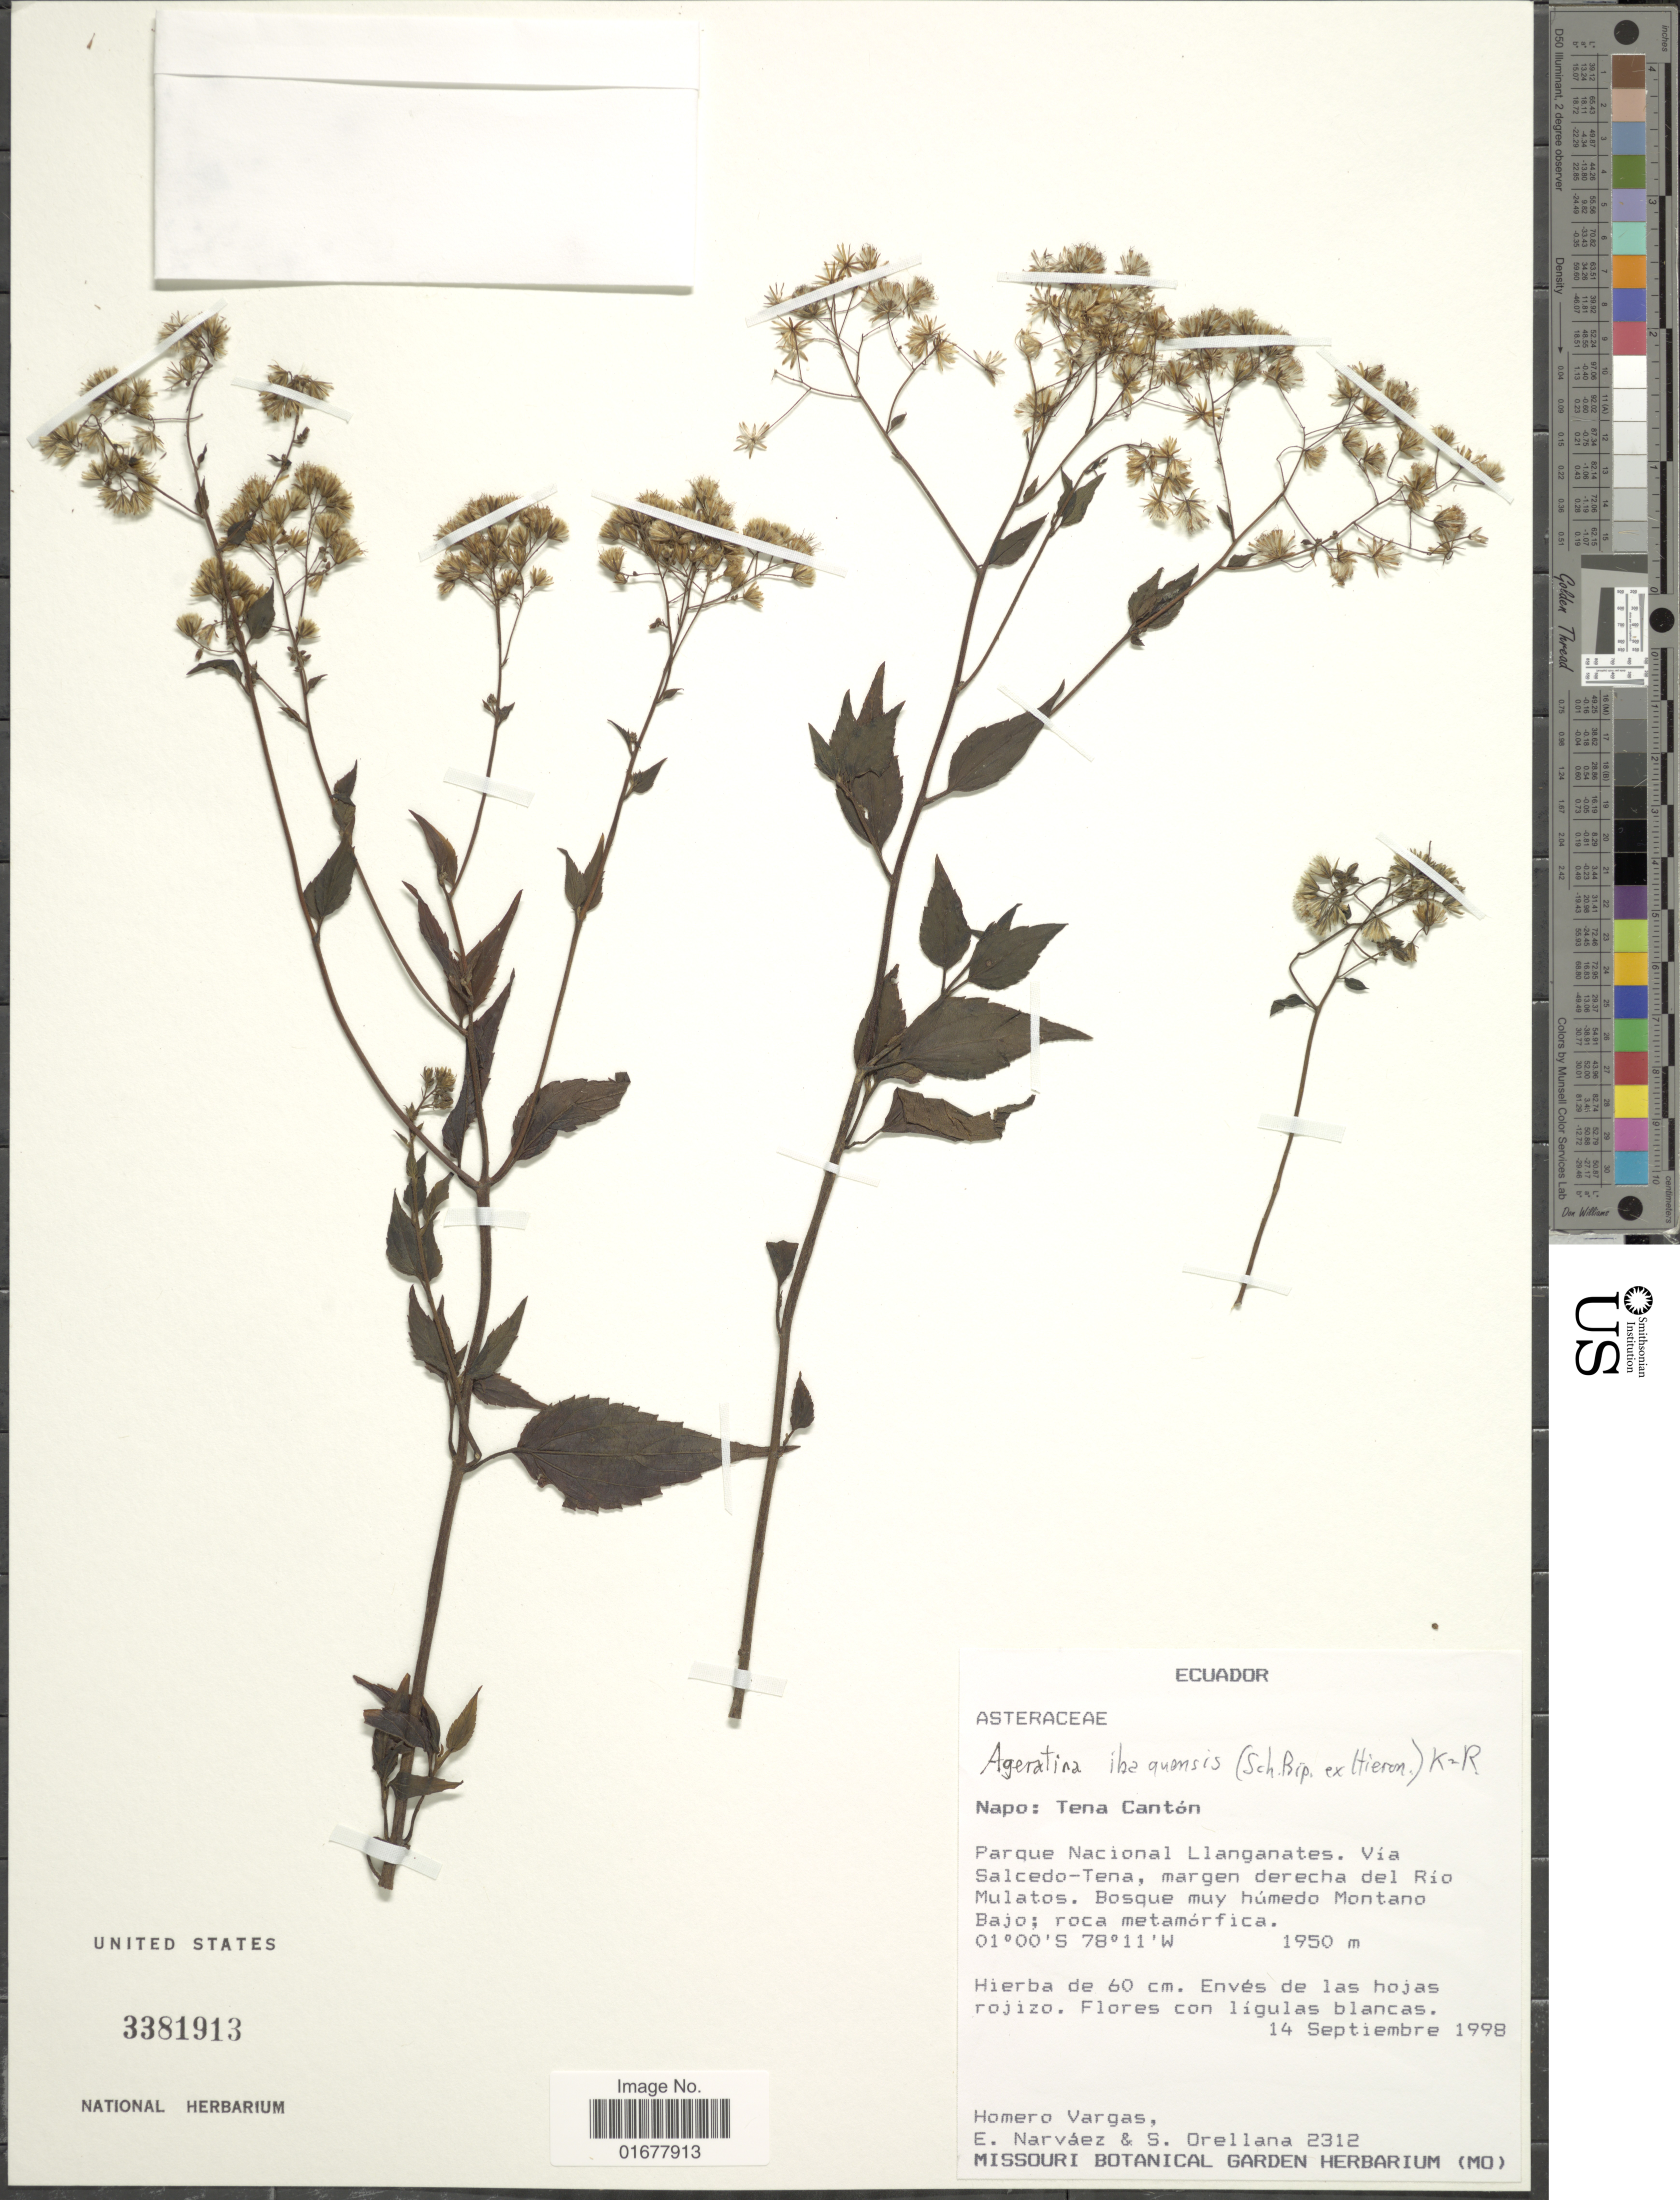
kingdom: Plantae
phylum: Tracheophyta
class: Magnoliopsida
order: Asterales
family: Asteraceae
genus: Ageratina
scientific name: Ageratina ibaguensis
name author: (Sch. Bip. ex Hieron.) R.M. King & H. Rob.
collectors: H. Vargas, E. Narváez & S. Orellana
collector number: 2312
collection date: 1998-09-14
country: Ecuador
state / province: Napo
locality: Napo: Tena Canton, Parque Nacional Llanganates, Via Salcedo-Tena, margen derecha del Rio Mulatos, Bosque muy humedo Montano Bajo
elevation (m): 1950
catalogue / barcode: US 3381913